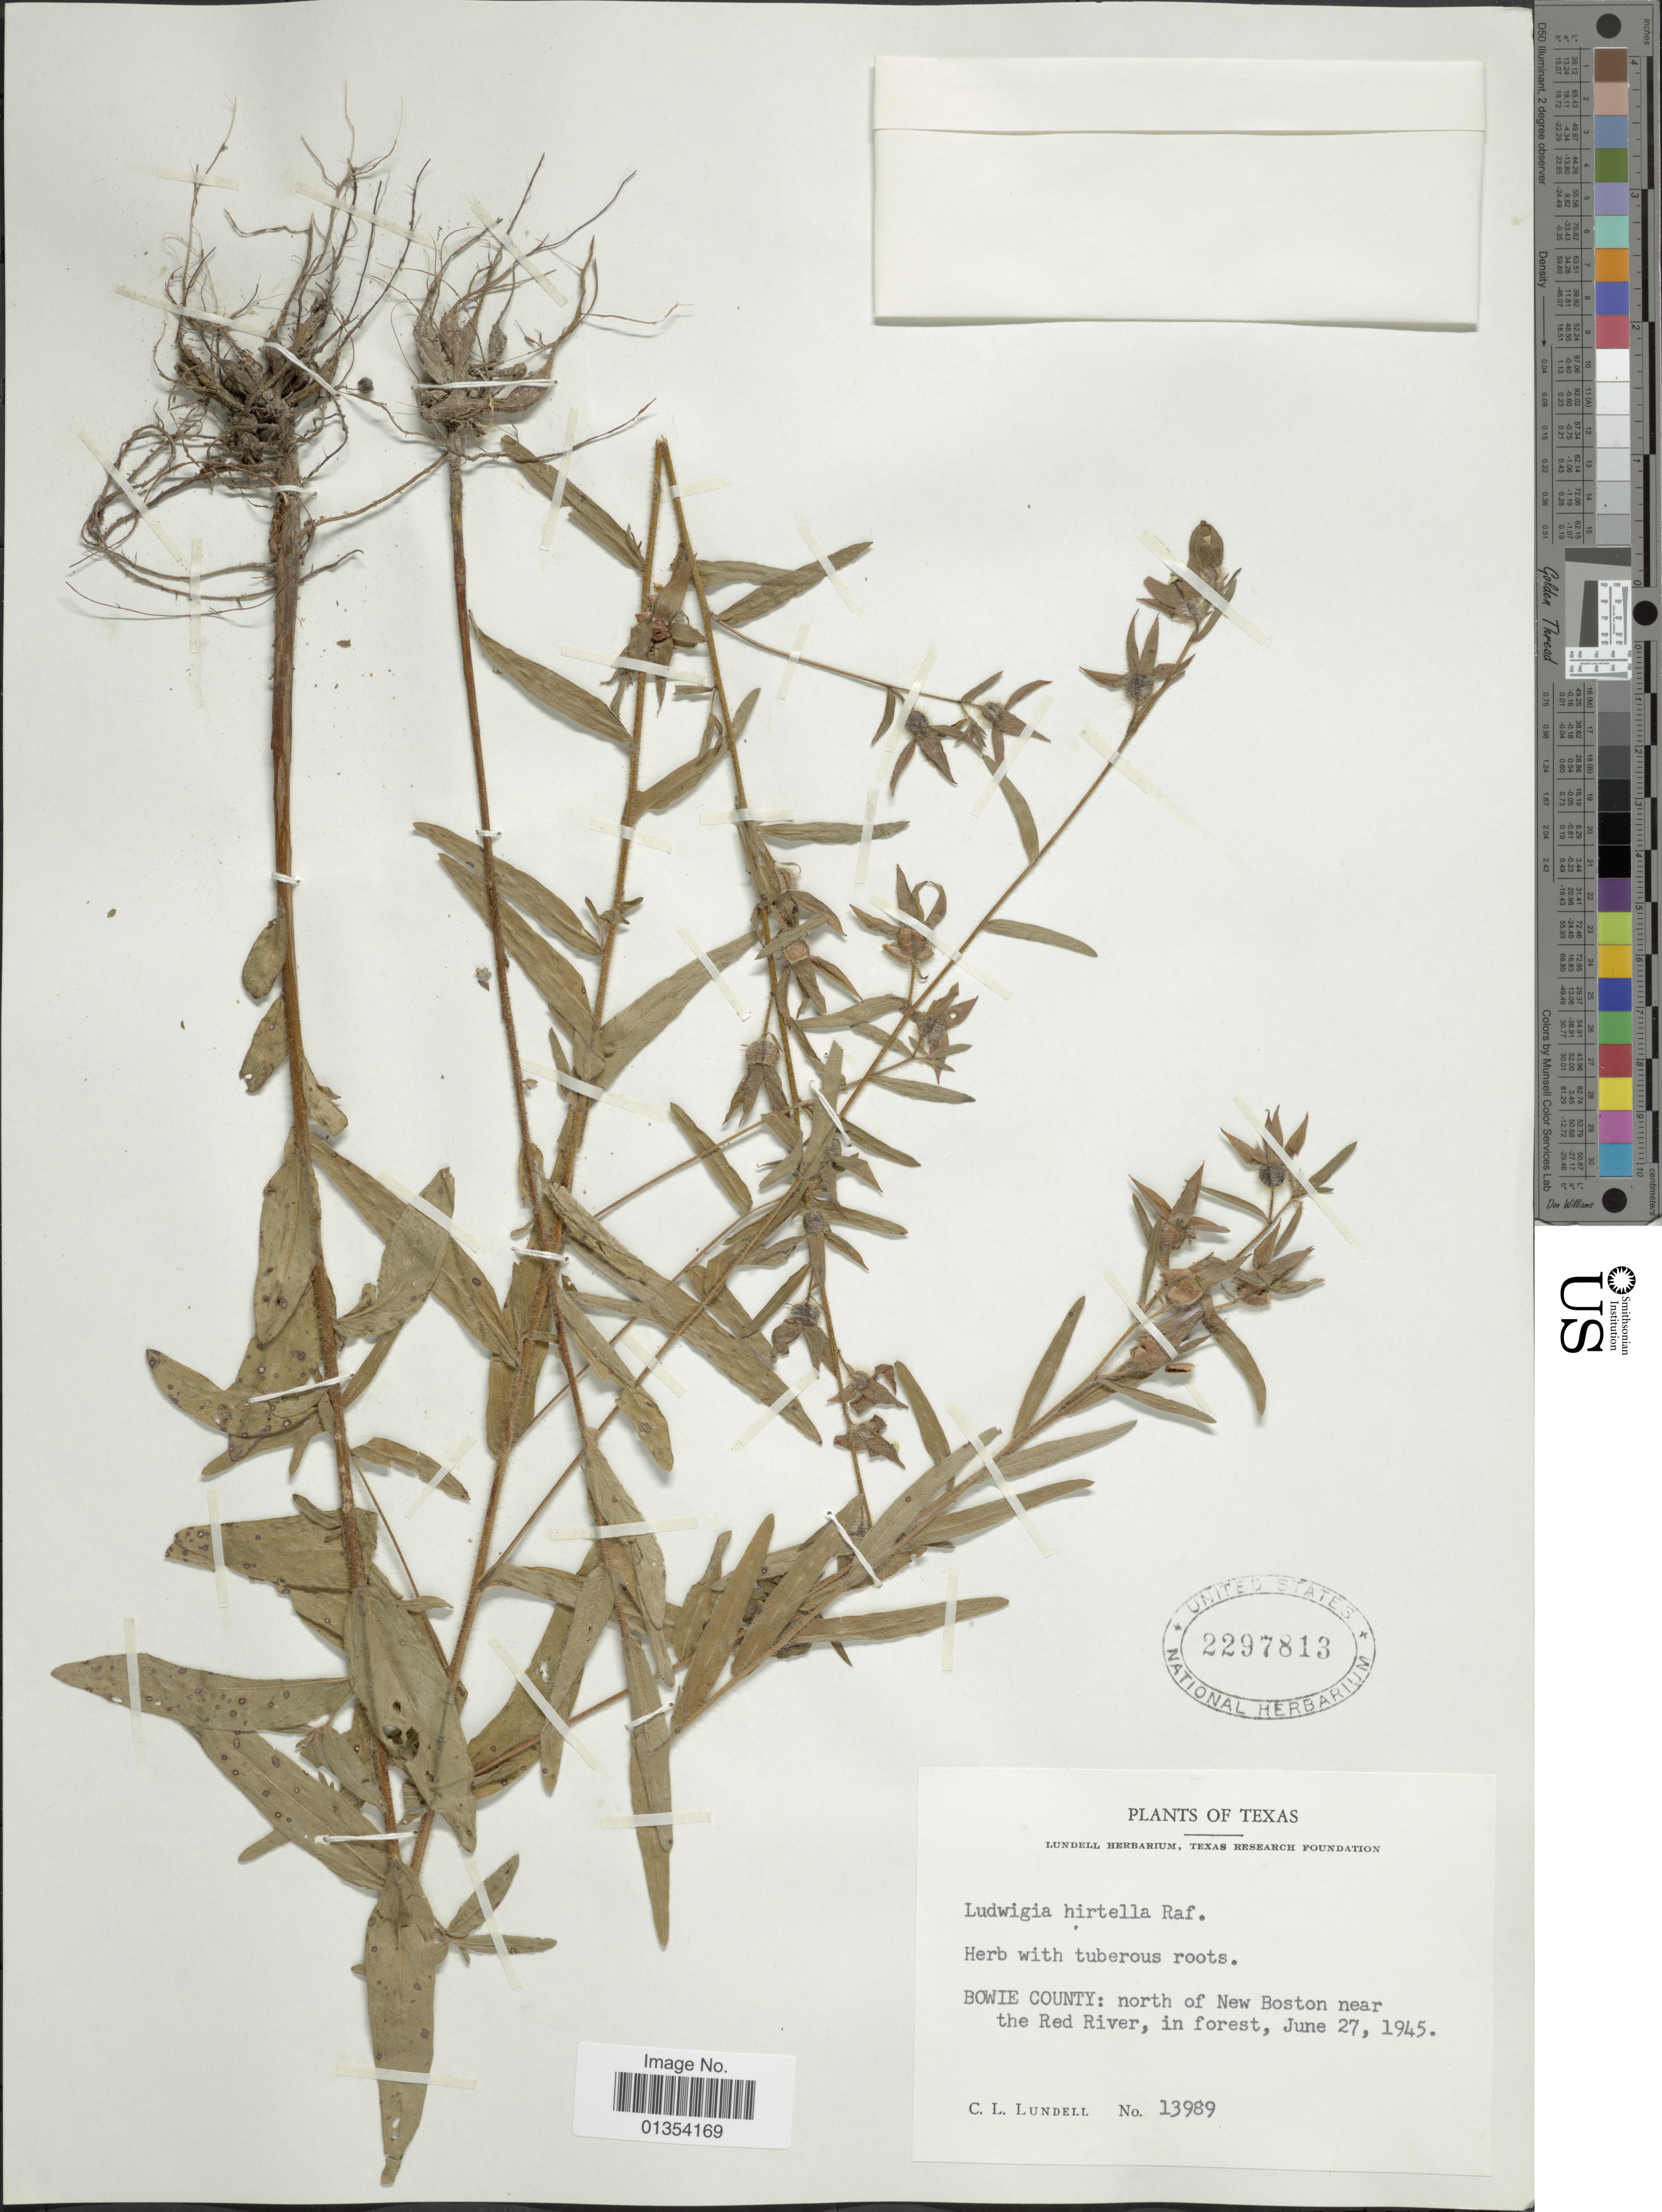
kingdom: Plantae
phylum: Tracheophyta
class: Magnoliopsida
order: Myrtales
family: Onagraceae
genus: Ludwigia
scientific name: Ludwigia hirtella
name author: Raf.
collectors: C. L. Lundell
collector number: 13989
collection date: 1945-06-27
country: United States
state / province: Texas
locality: Bowie County: north of New Boston near the Red River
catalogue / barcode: US 2297813